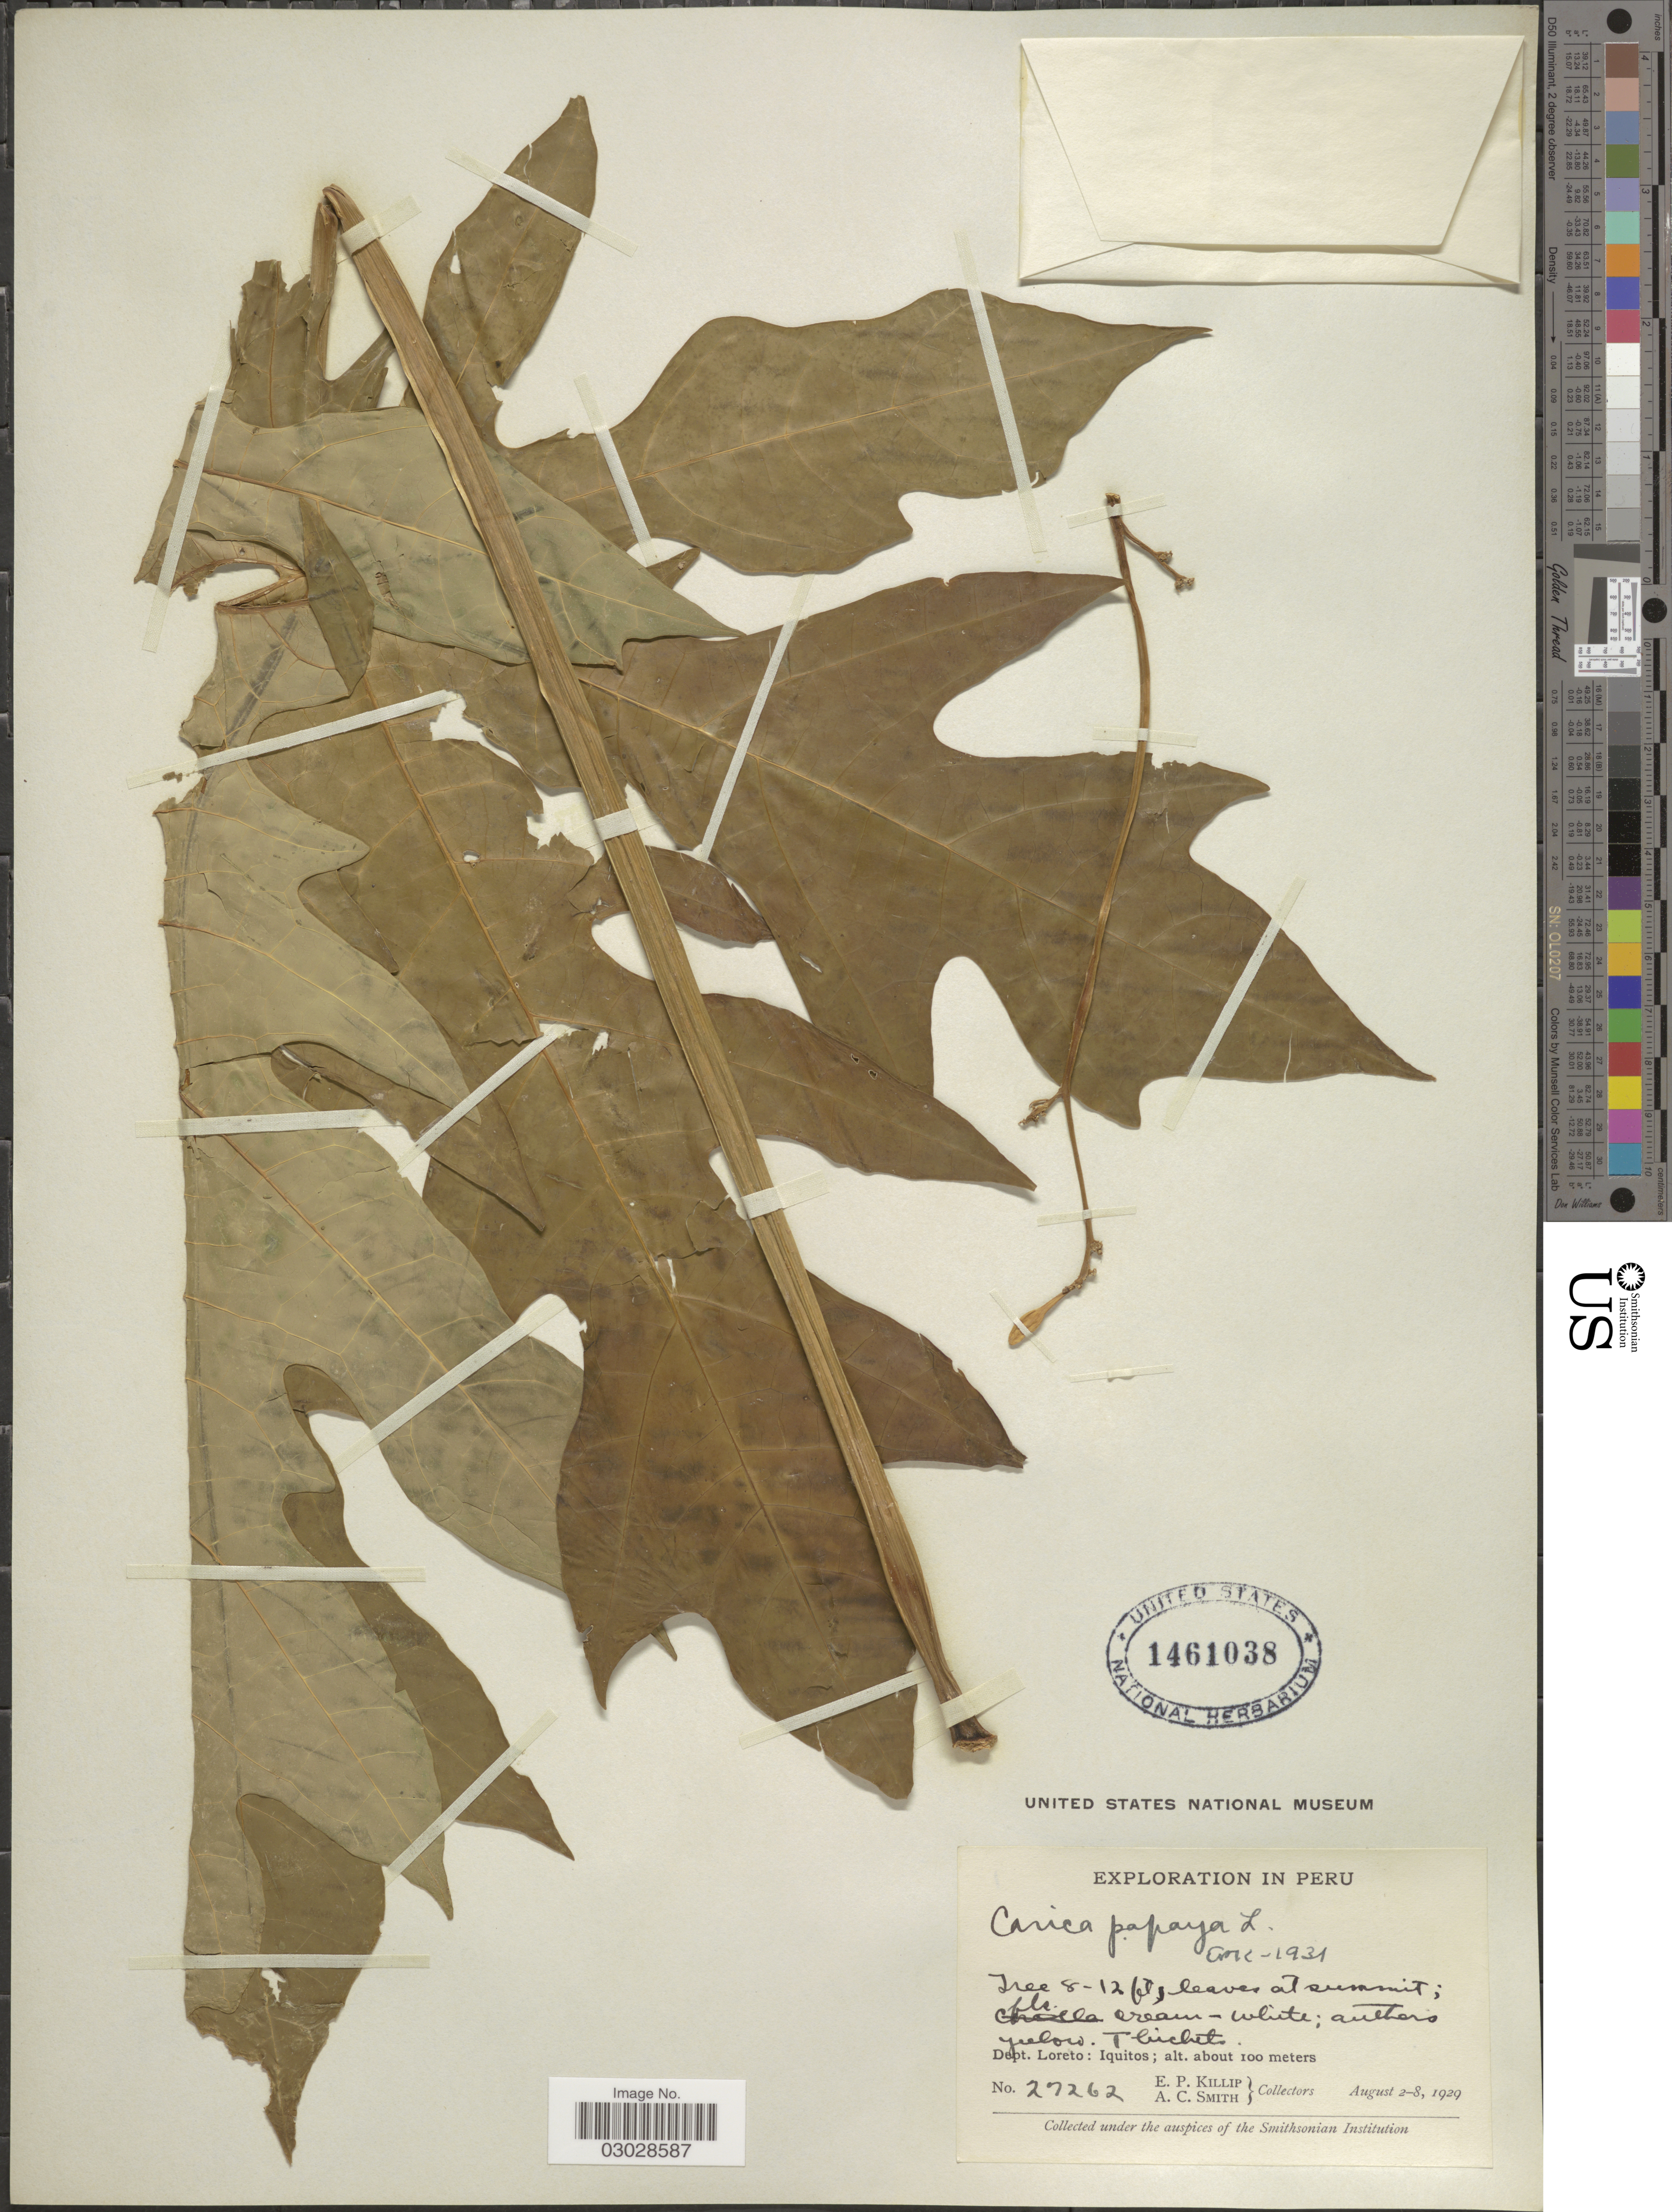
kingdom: Plantae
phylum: Tracheophyta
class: Magnoliopsida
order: Brassicales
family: Caricaceae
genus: Carica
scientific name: Carica papaya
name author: L.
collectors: E. P. Killip & A. C. Smith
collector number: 27262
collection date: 1929-08-02/1929-08-08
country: Peru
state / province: Loreto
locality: Dept. Loreto: Iquitos.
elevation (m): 100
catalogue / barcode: US 1461038